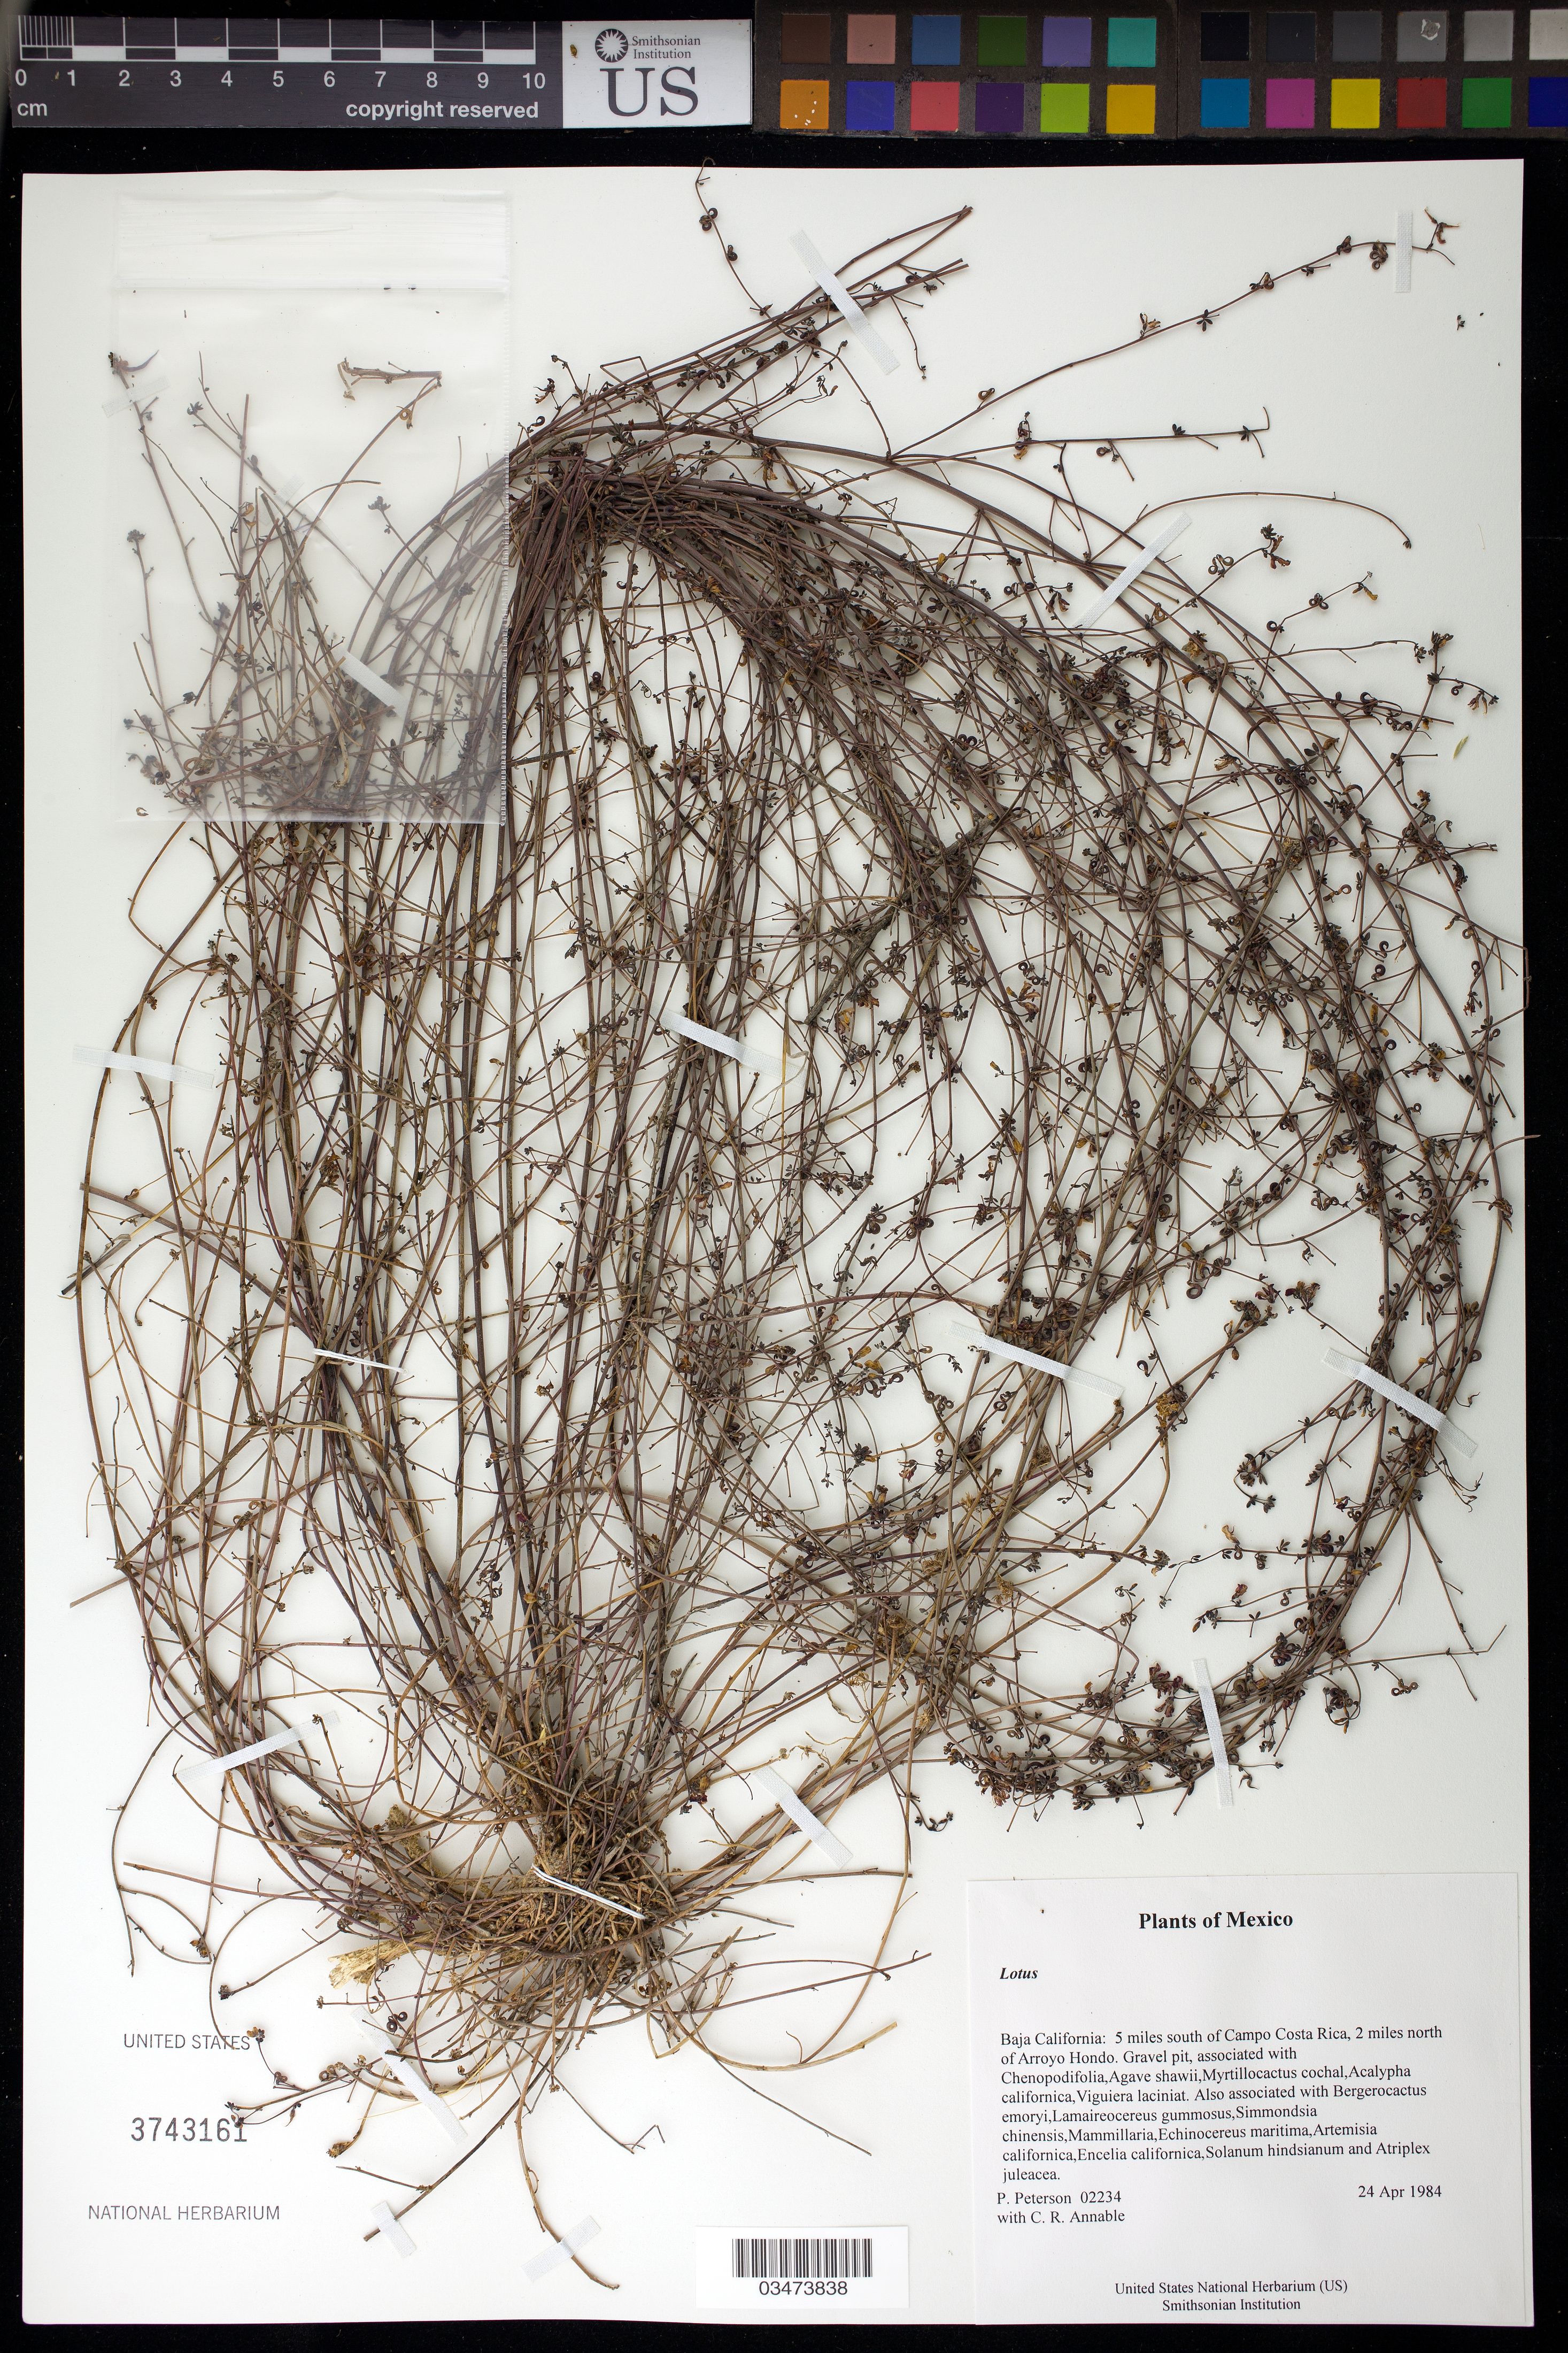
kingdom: Plantae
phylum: Tracheophyta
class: Magnoliopsida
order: Fabales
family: Fabaceae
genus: Lotus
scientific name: Lotus sp.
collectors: P. M. Peterson & C. R. Annable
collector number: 02234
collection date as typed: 24 Apr 1984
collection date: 1984-04-24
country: Mexico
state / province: Baja California Norte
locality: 5 miles south of Campo Costa Rica, 2 miles north of Arroyo Hondo.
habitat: Gravel pit, associated with Chenopodifolia,Agave shawii,Myrtillocactus cochal,Acalypha californica,Viguiera laciniat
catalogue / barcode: US 3743161